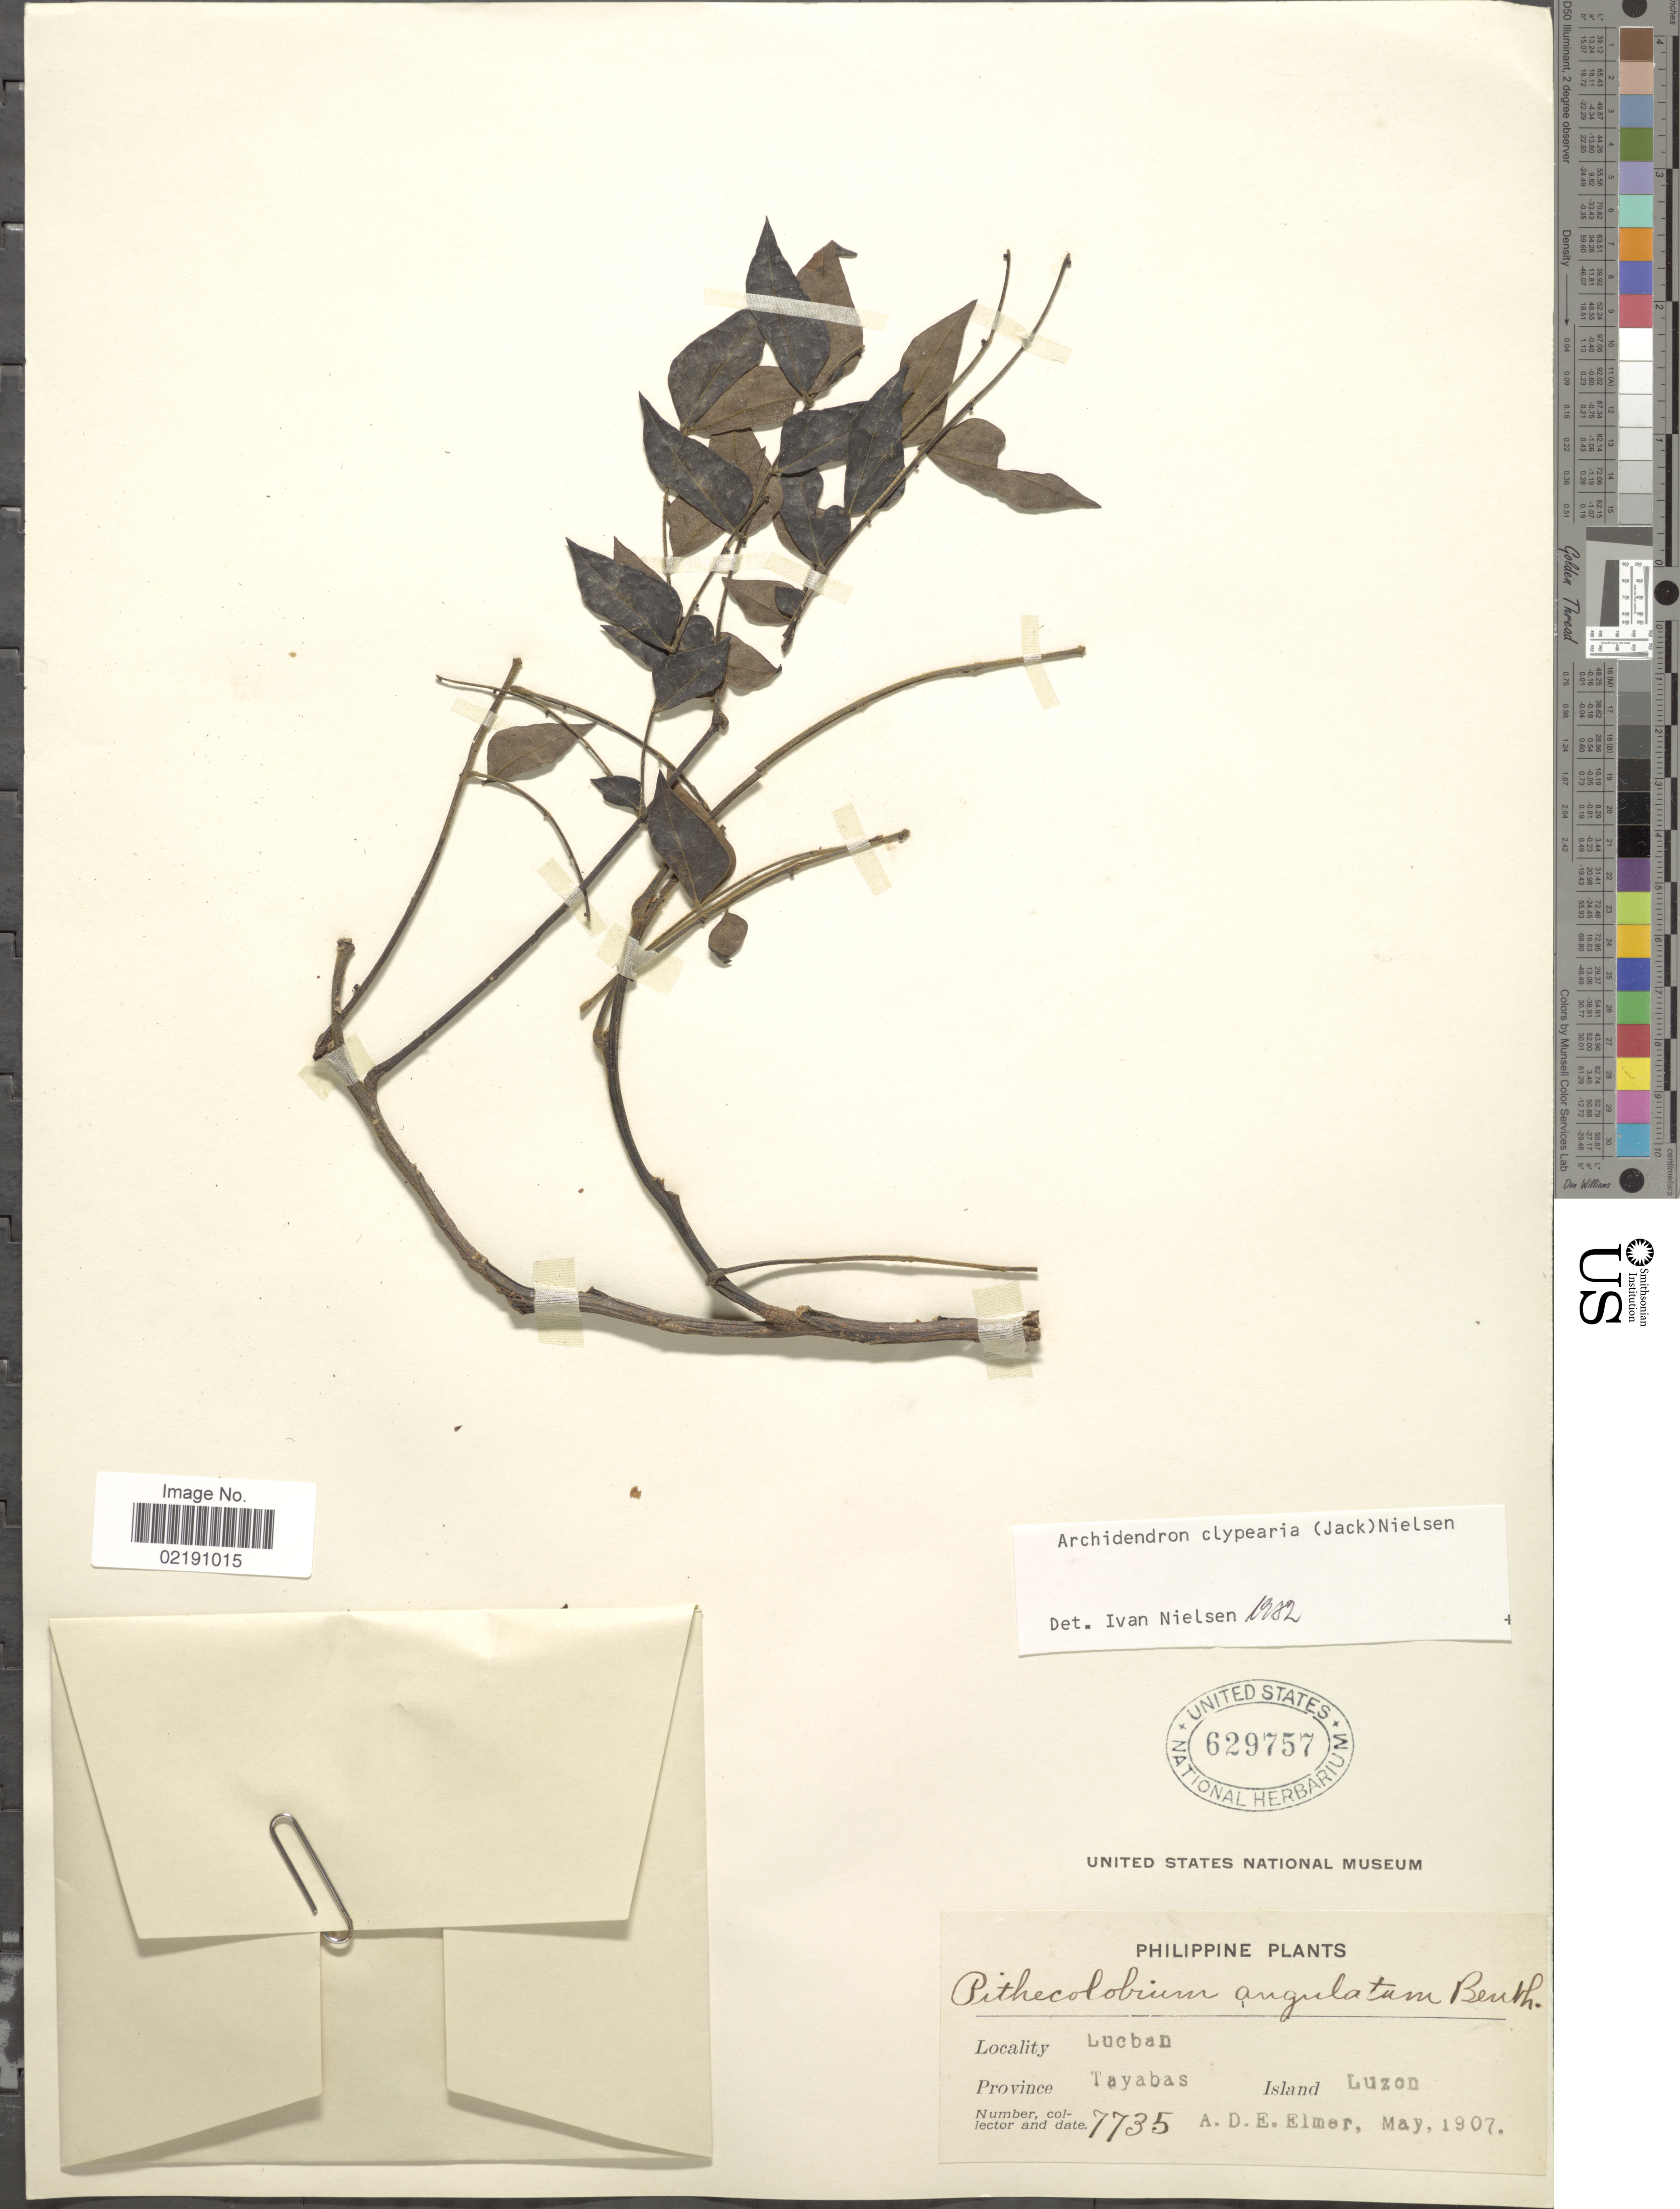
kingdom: Plantae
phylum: Tracheophyta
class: Magnoliopsida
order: Fabales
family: Fabaceae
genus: Archidendron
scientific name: Archidendron clypearia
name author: (Jack) I.C. Nielsen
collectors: A. D. E. Elmer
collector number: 7735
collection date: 1907-05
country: Philippines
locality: Lucban. Province Tayabas. Island Luzon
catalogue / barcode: US 629757